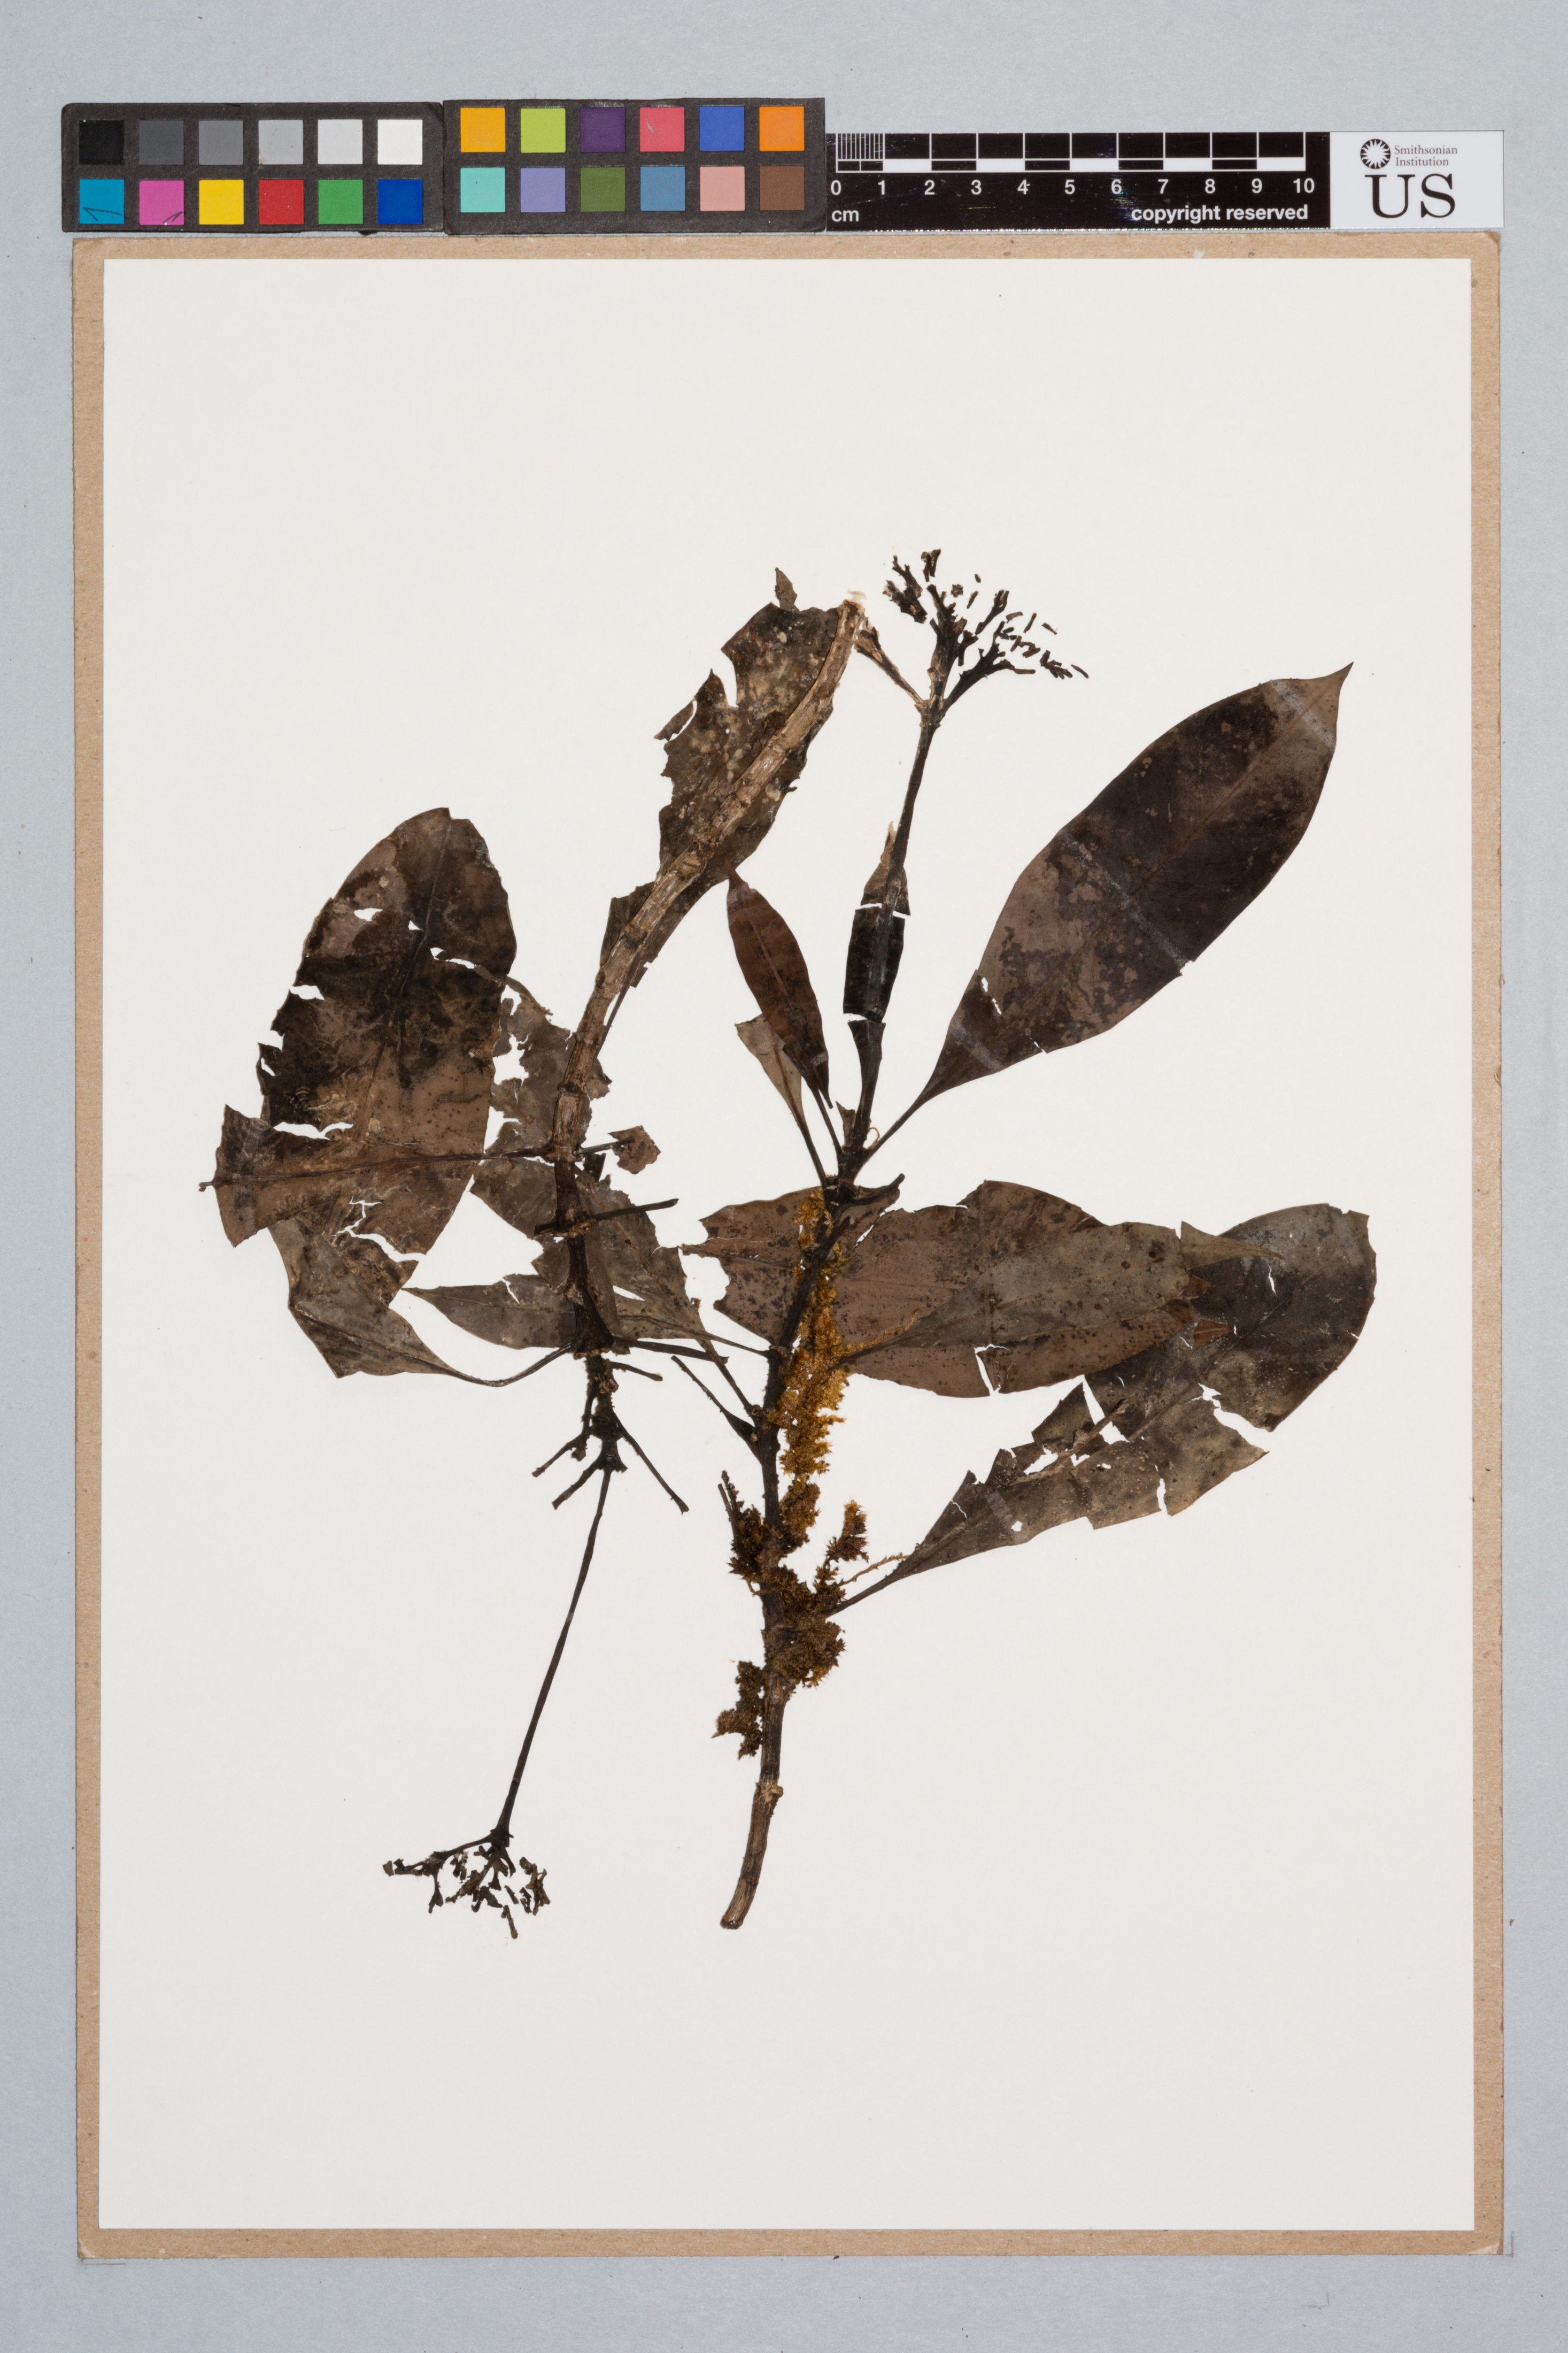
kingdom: Plantae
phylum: Tracheophyta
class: Magnoliopsida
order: Gentianales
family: Rubiaceae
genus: Psychotria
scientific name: Psychotria tapajozensis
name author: Standl.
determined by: Taylor, Charlotte M.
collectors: T. Henkel, M. Chin & W. Ryan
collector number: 1566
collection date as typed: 26 February 1993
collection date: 1993-02-26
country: Guyana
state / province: Potaro-Siparuni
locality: Pakaraima Mts, Mt. Kukuinang, forest adjacent W edge of Kukuinang savanna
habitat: Montane forest, canopy 15-25 m, with sclerophyllous forest fringing savanna; sandstone derived soils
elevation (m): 900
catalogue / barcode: US 3332891